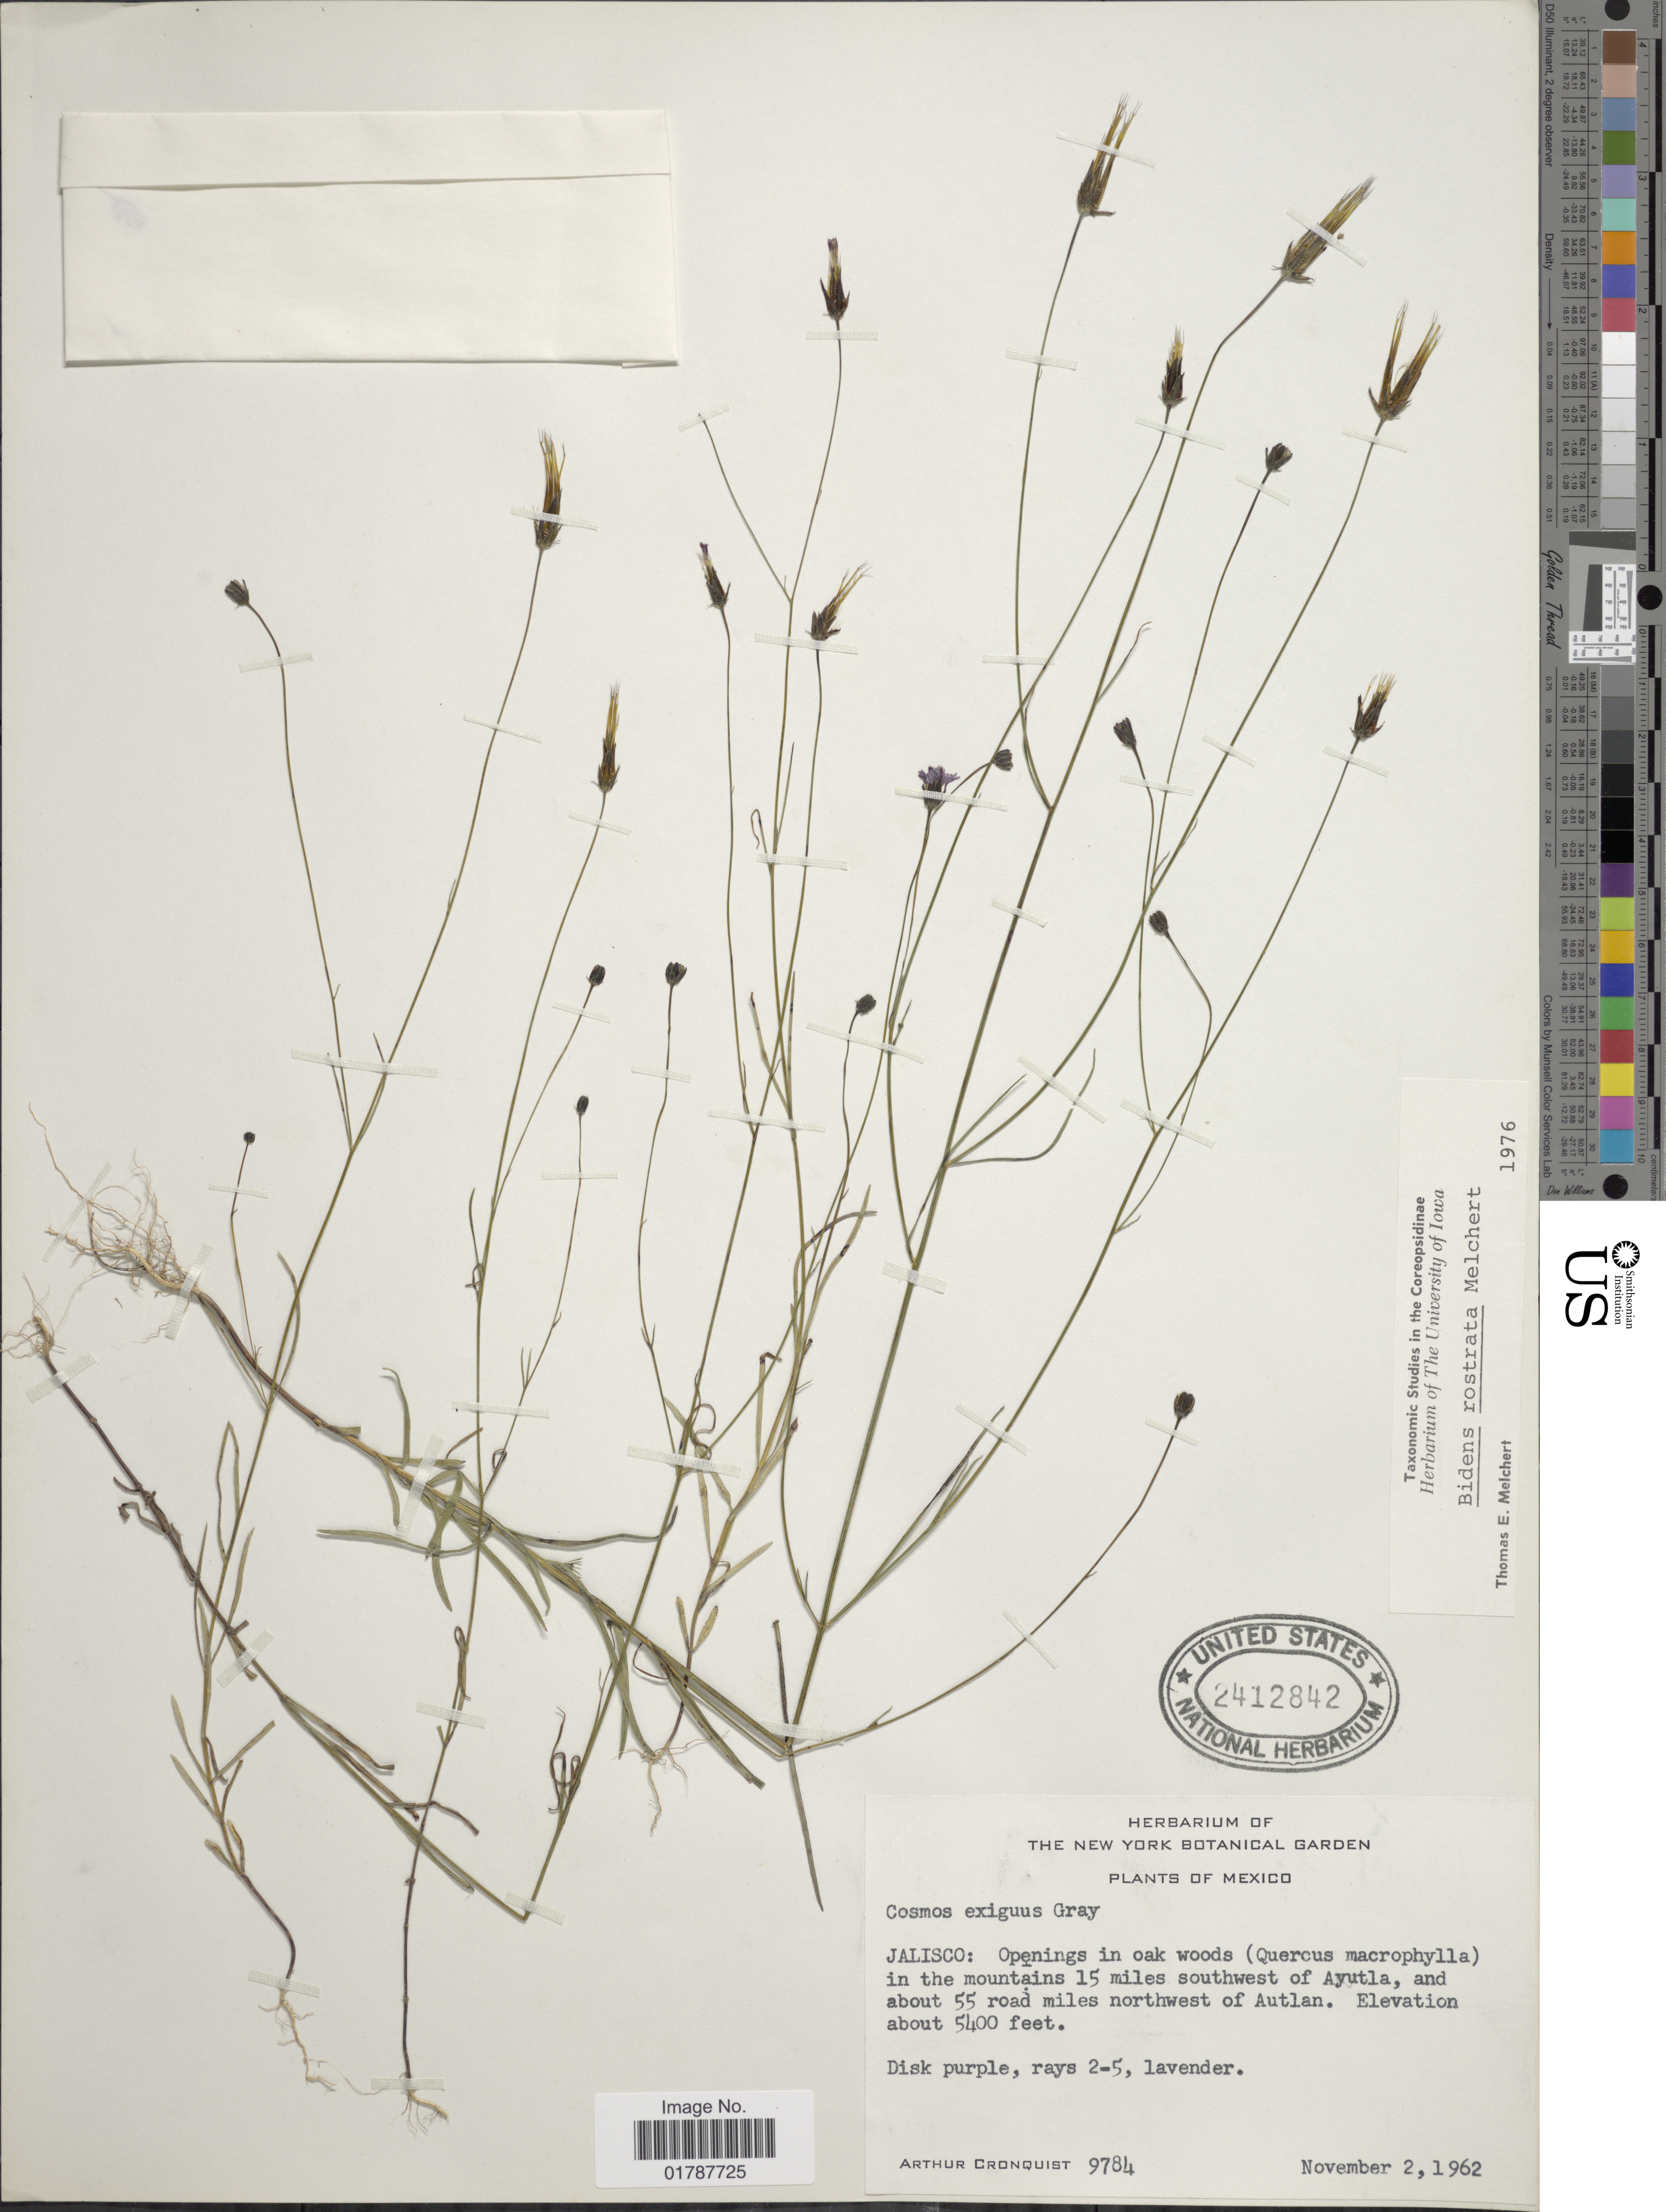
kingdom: Plantae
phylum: Tracheophyta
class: Magnoliopsida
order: Asterales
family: Asteraceae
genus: Bidens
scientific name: Bidens rostrata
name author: Melchert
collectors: A. J. Cronquist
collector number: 9784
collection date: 1962-11-02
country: Mexico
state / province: Jalisco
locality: Jalisco: Openings in oak woods, In the mountains 15 miles southwest of Ayutla, and about 55 road miles northwest of Autlan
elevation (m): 1646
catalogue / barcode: US 2412842